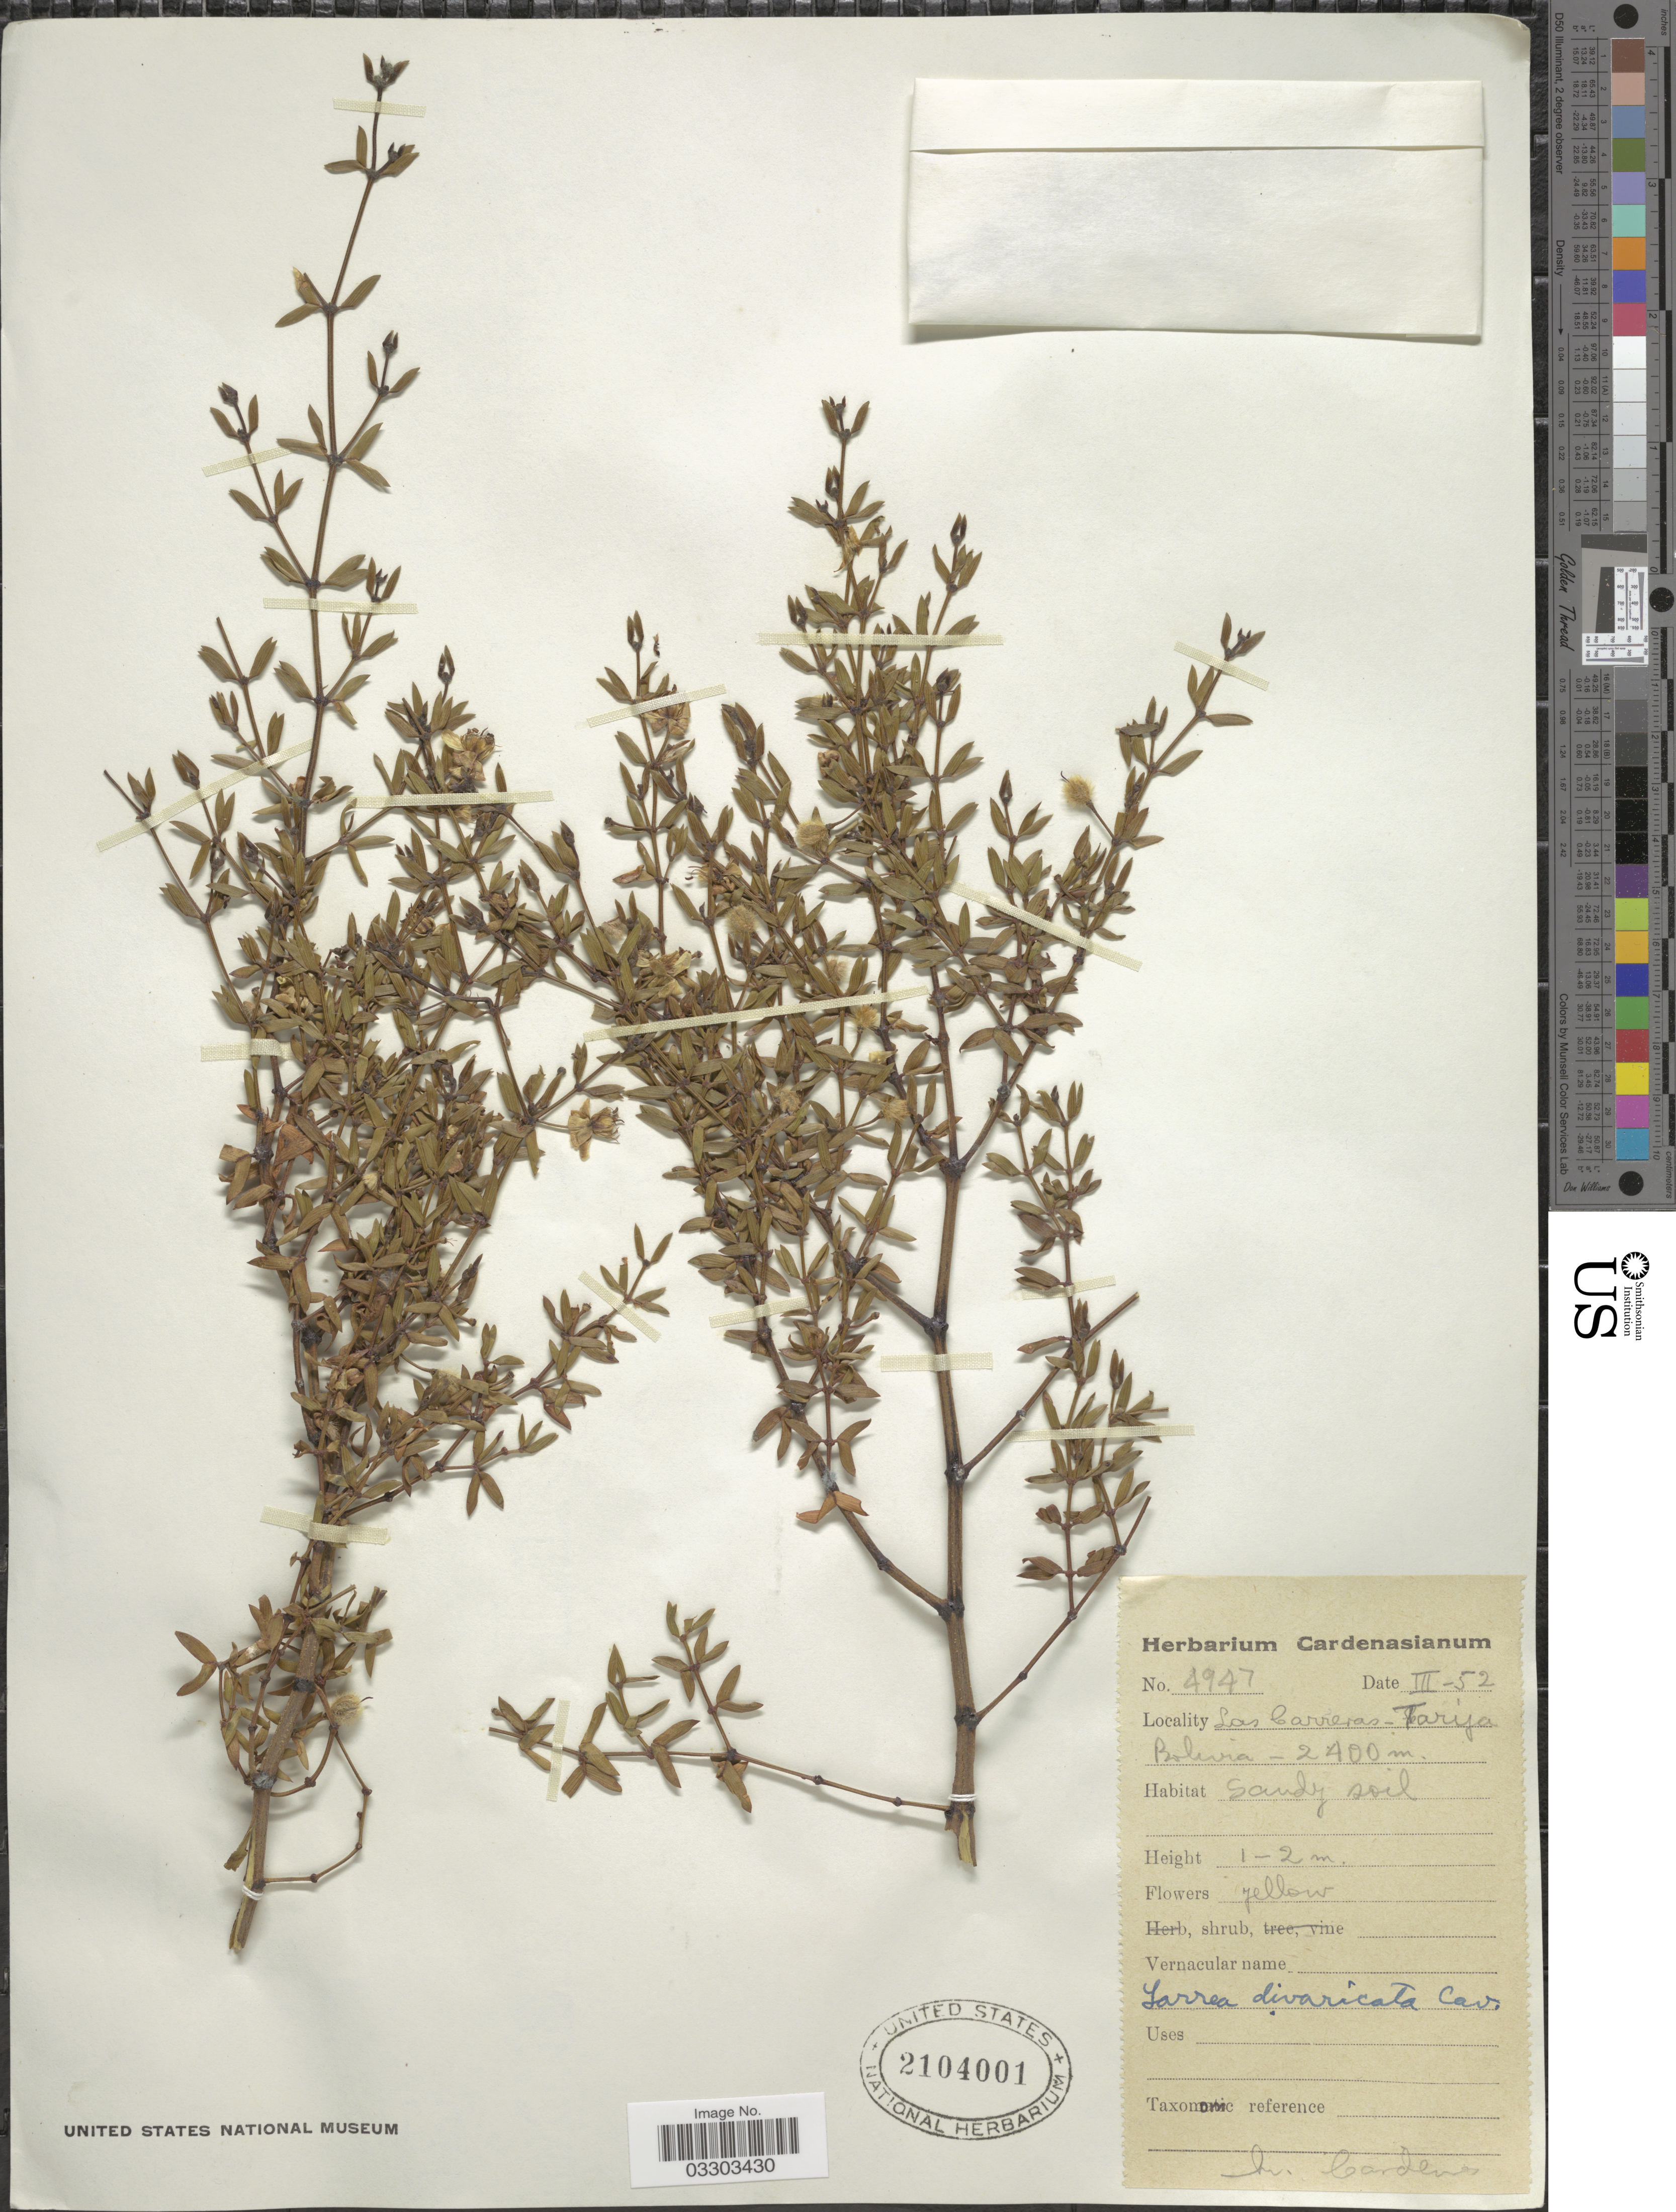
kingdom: Plantae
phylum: Tracheophyta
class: Magnoliopsida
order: Zygophyllales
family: Zygophyllaceae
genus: Larrea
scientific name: Larrea divaricata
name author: Cav.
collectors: M. Cárdenas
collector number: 4947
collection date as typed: Transcribed d/m/y: /3/52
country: Bolivia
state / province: Tarija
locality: Las Carreras.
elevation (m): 2400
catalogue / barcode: US 2104001